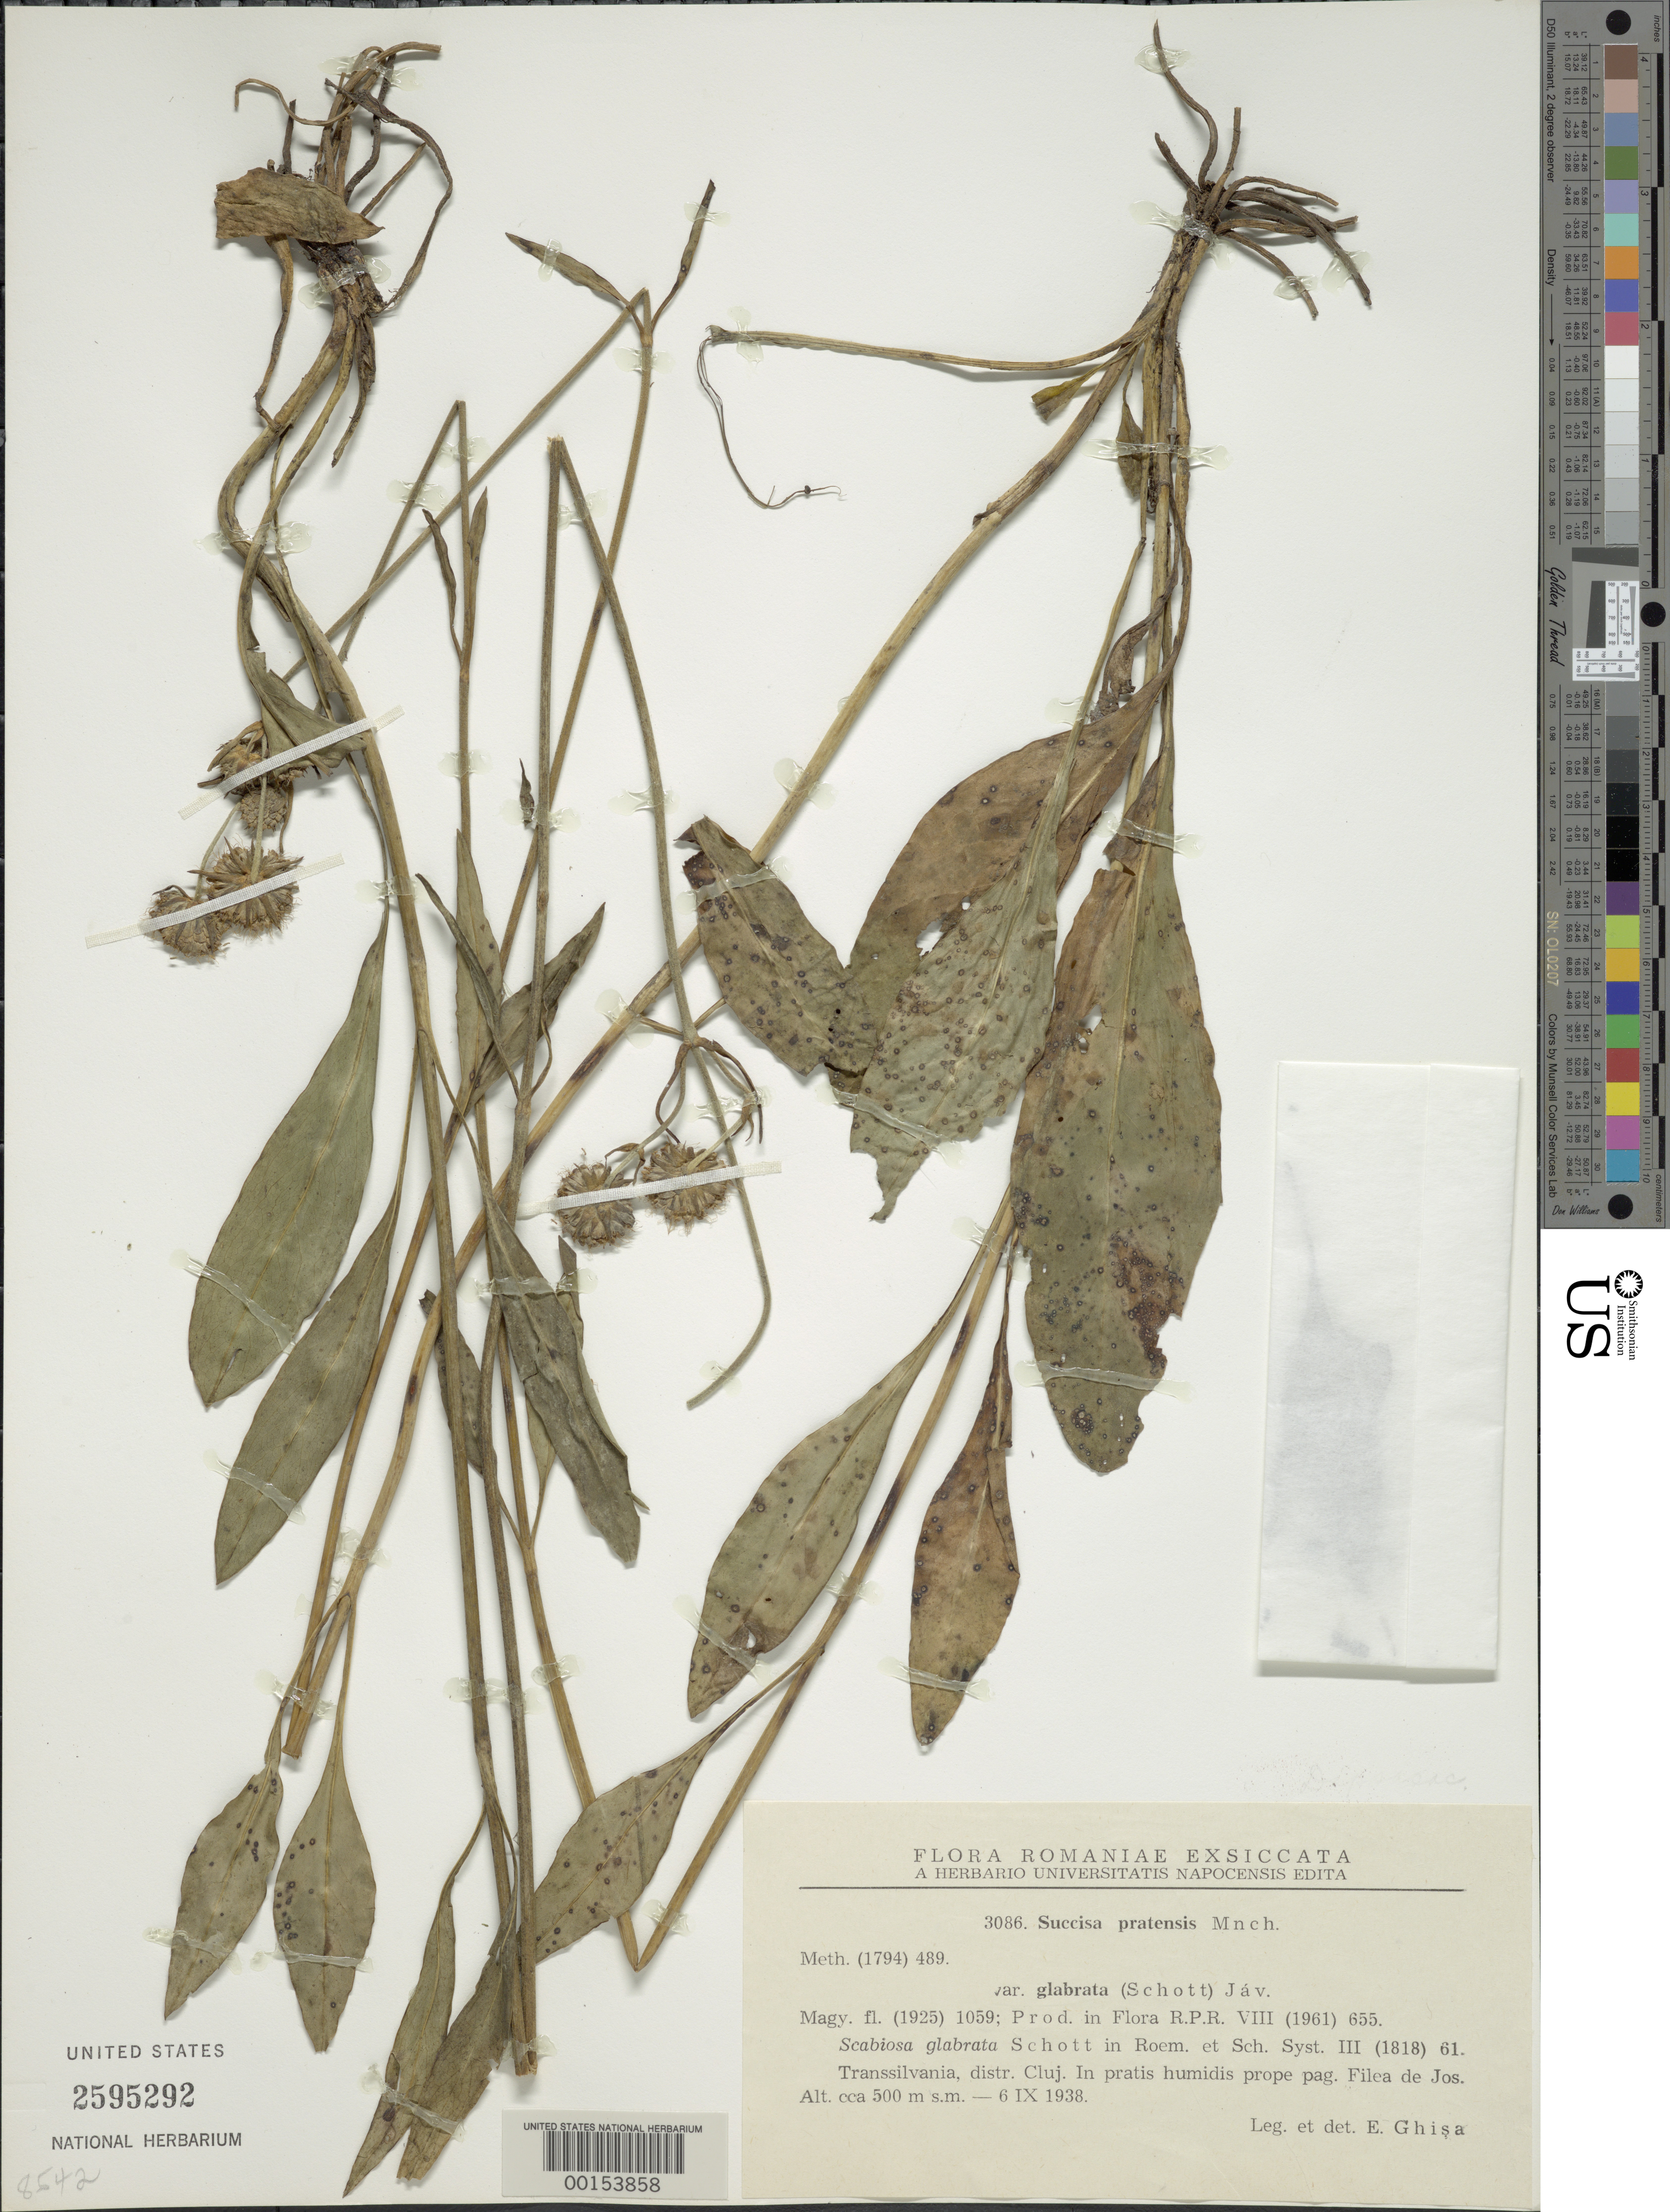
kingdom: Plantae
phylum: Tracheophyta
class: Magnoliopsida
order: Dipsacales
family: Caprifoliaceae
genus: Succisa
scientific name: Succisa pratensis var. glabrata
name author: (Schott) Jáv.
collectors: E. Ghisa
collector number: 3086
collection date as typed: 06 Sep 1938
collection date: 1938-09-06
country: Romania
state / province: Cluj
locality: Transsilvania, Cluj Dist.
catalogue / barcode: US 2595292